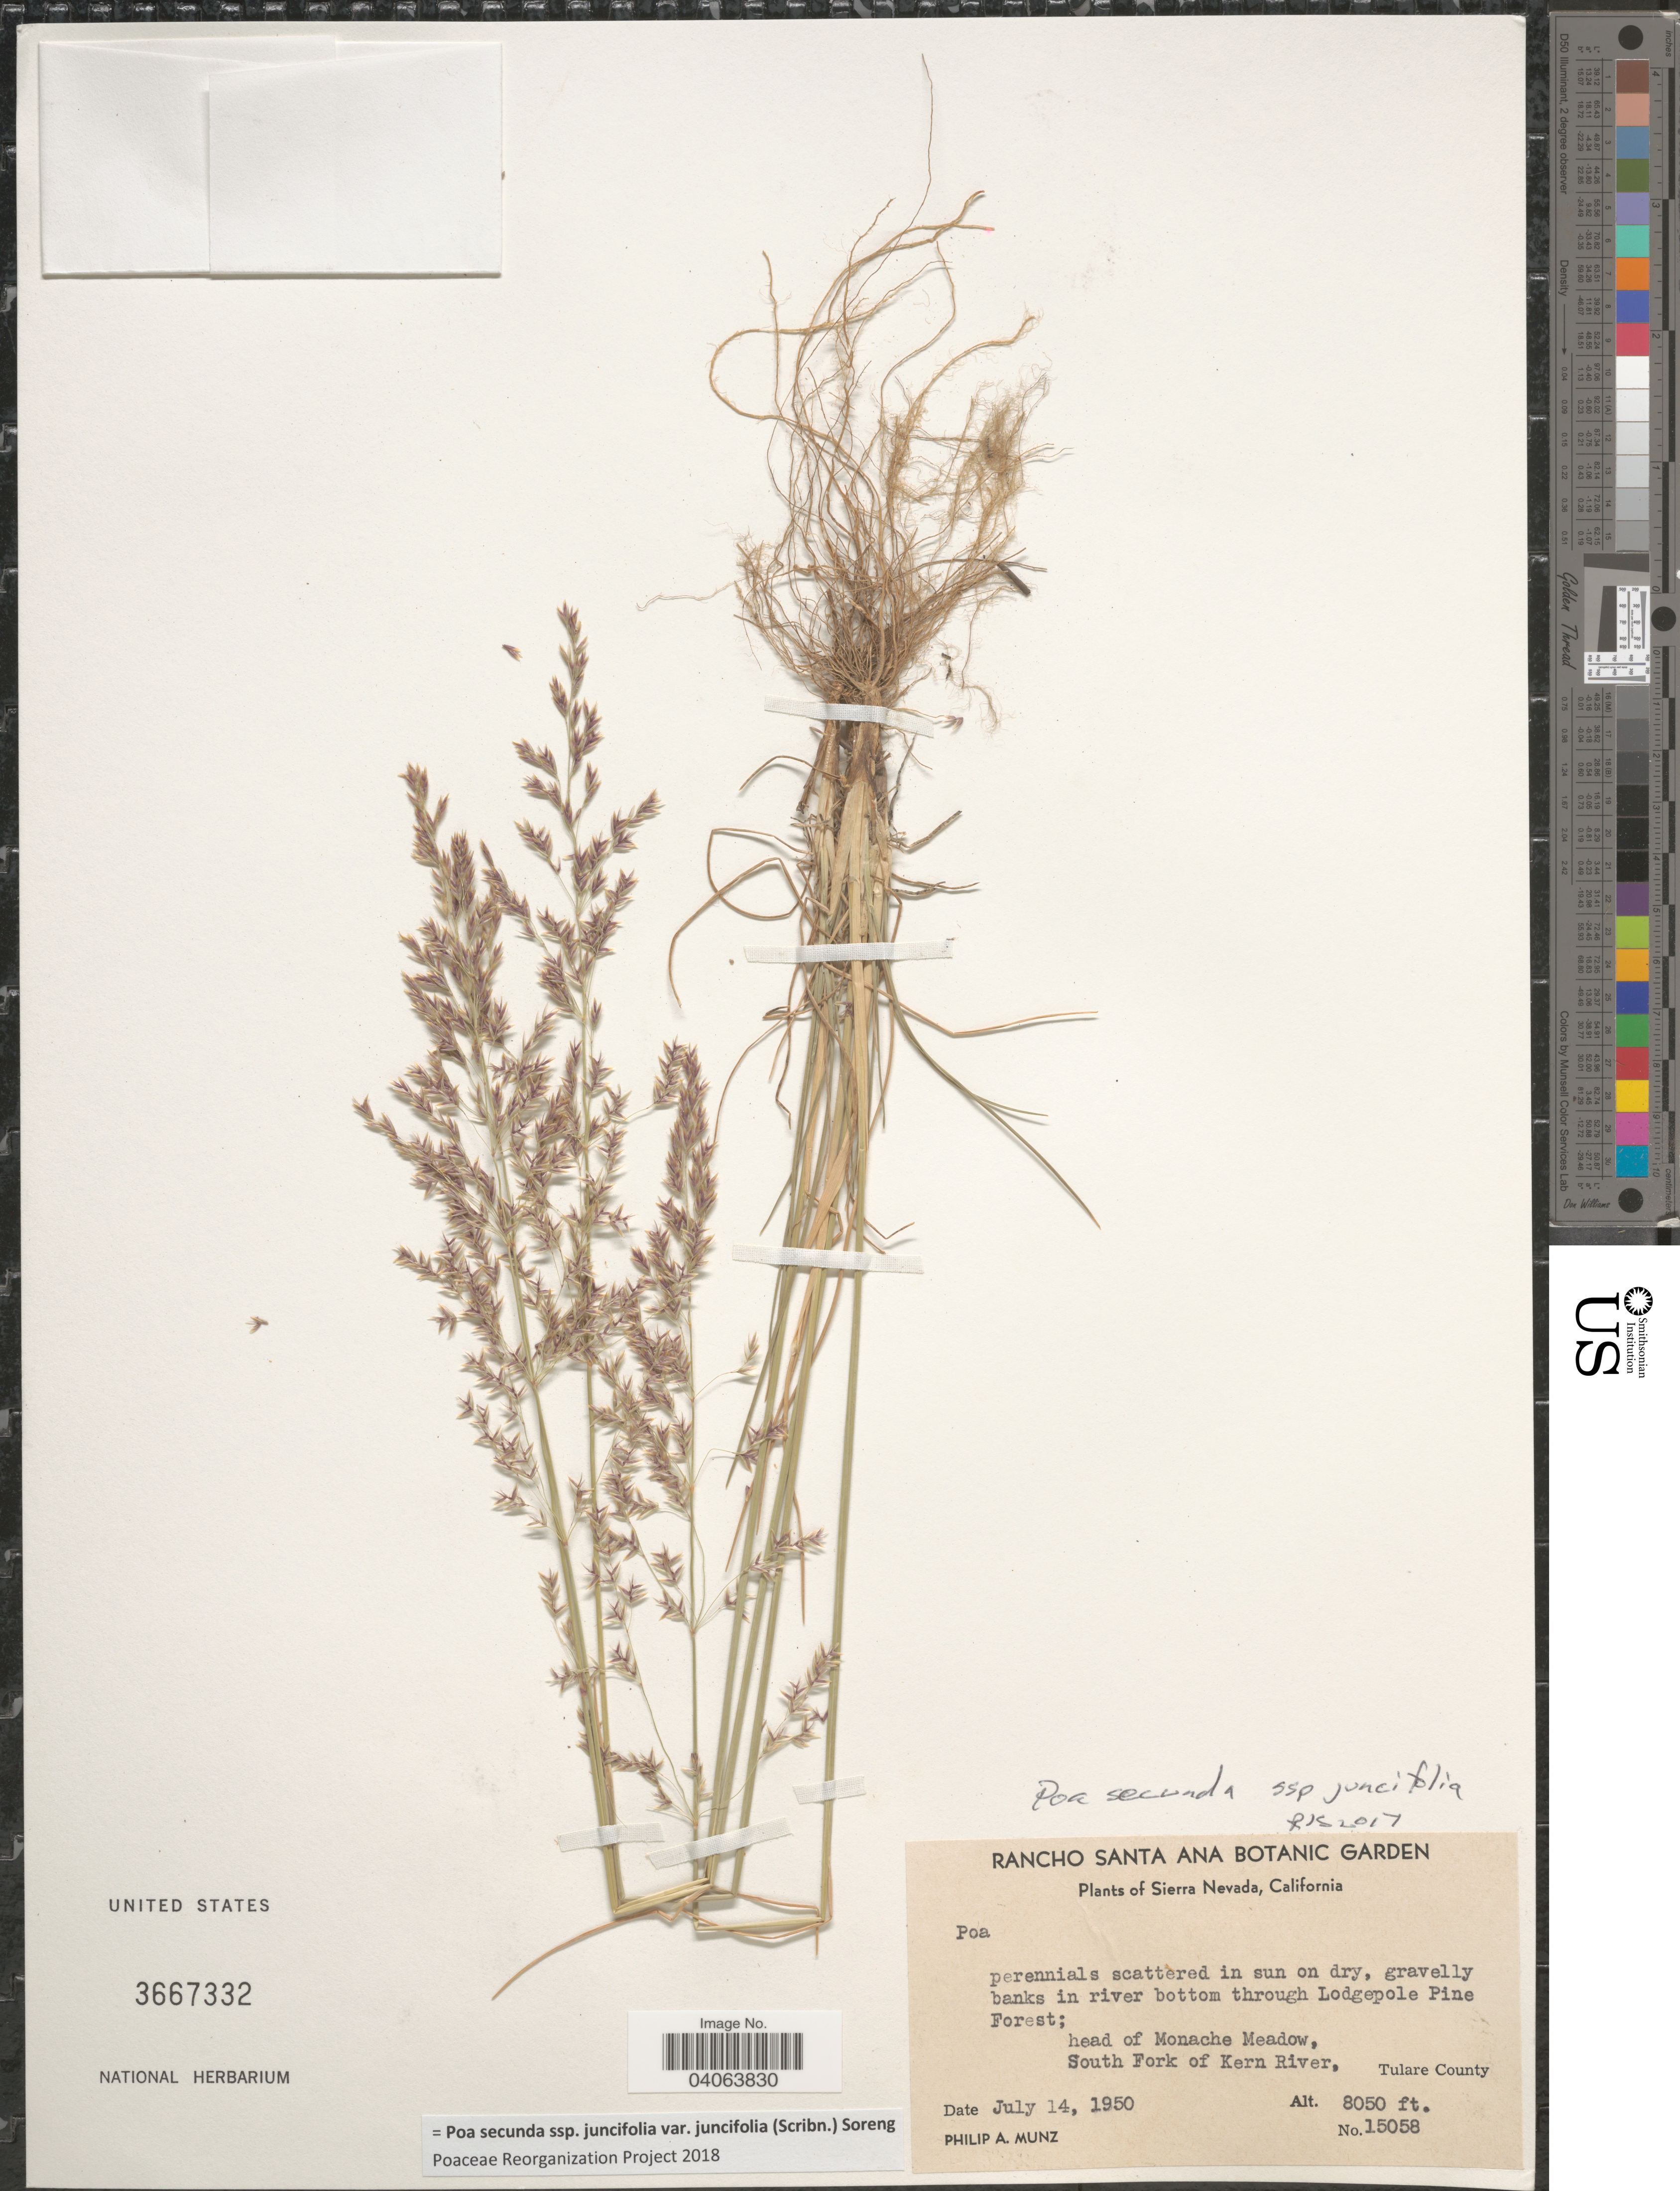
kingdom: Plantae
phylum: Tracheophyta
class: Liliopsida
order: Poales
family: Poaceae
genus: Poa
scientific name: Poa secunda subsp. juncifolia var. juncifolia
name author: (Scribn.) Soreng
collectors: P. A. Munz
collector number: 15058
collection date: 1950-07-14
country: United States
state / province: California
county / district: Tulare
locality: Sierra Nevada. Gravelly banks in river bottom through Lodgepole Pine Forest; head of Monache Meadow, South Fork of Kern River, Tulare County.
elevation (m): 2454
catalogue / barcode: US 3667332